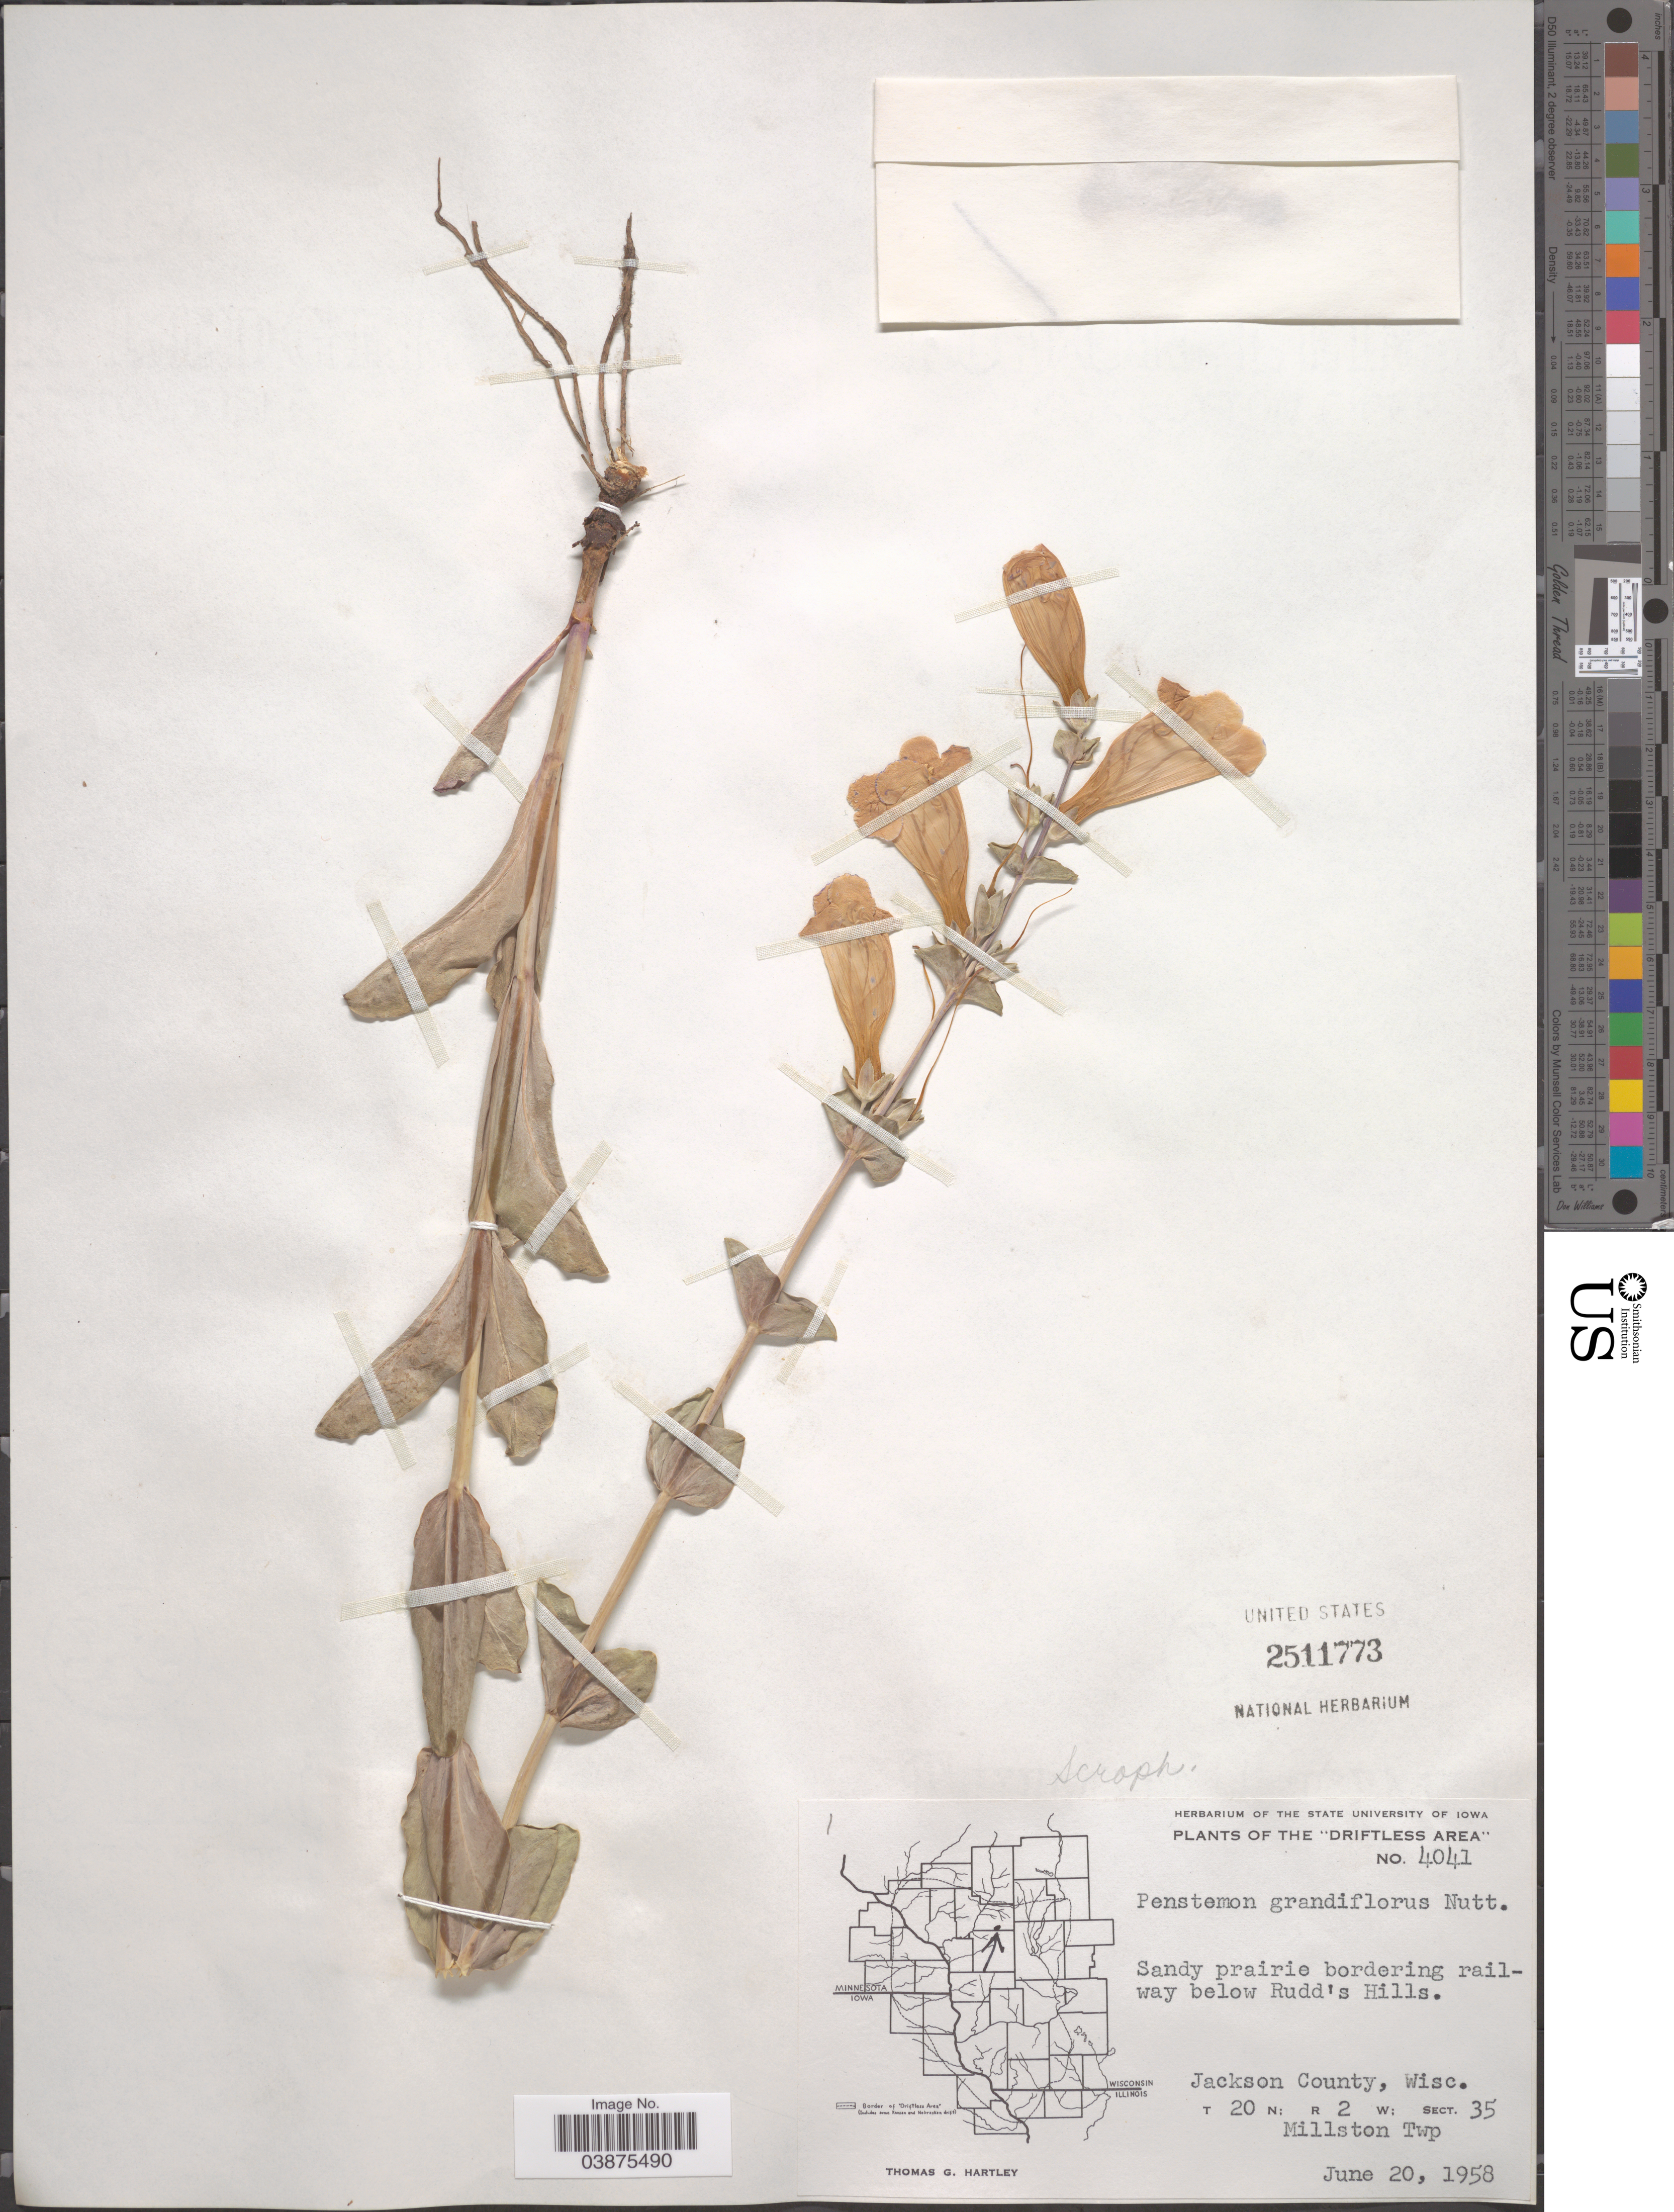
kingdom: Plantae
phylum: Tracheophyta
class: Magnoliopsida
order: Lamiales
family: Plantaginaceae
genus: Penstemon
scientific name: Penstemon grandiflorus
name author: Nutt.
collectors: T. G. Hartley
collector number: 4041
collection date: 1958-06-20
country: United States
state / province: Wisconsin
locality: The "Driftless Area". Sandy prairie bordering railway below Rudd's Hills. Jackson County. T 20 N; R 2 W; Sect. 25. Millston Twp.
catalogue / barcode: US 2511773